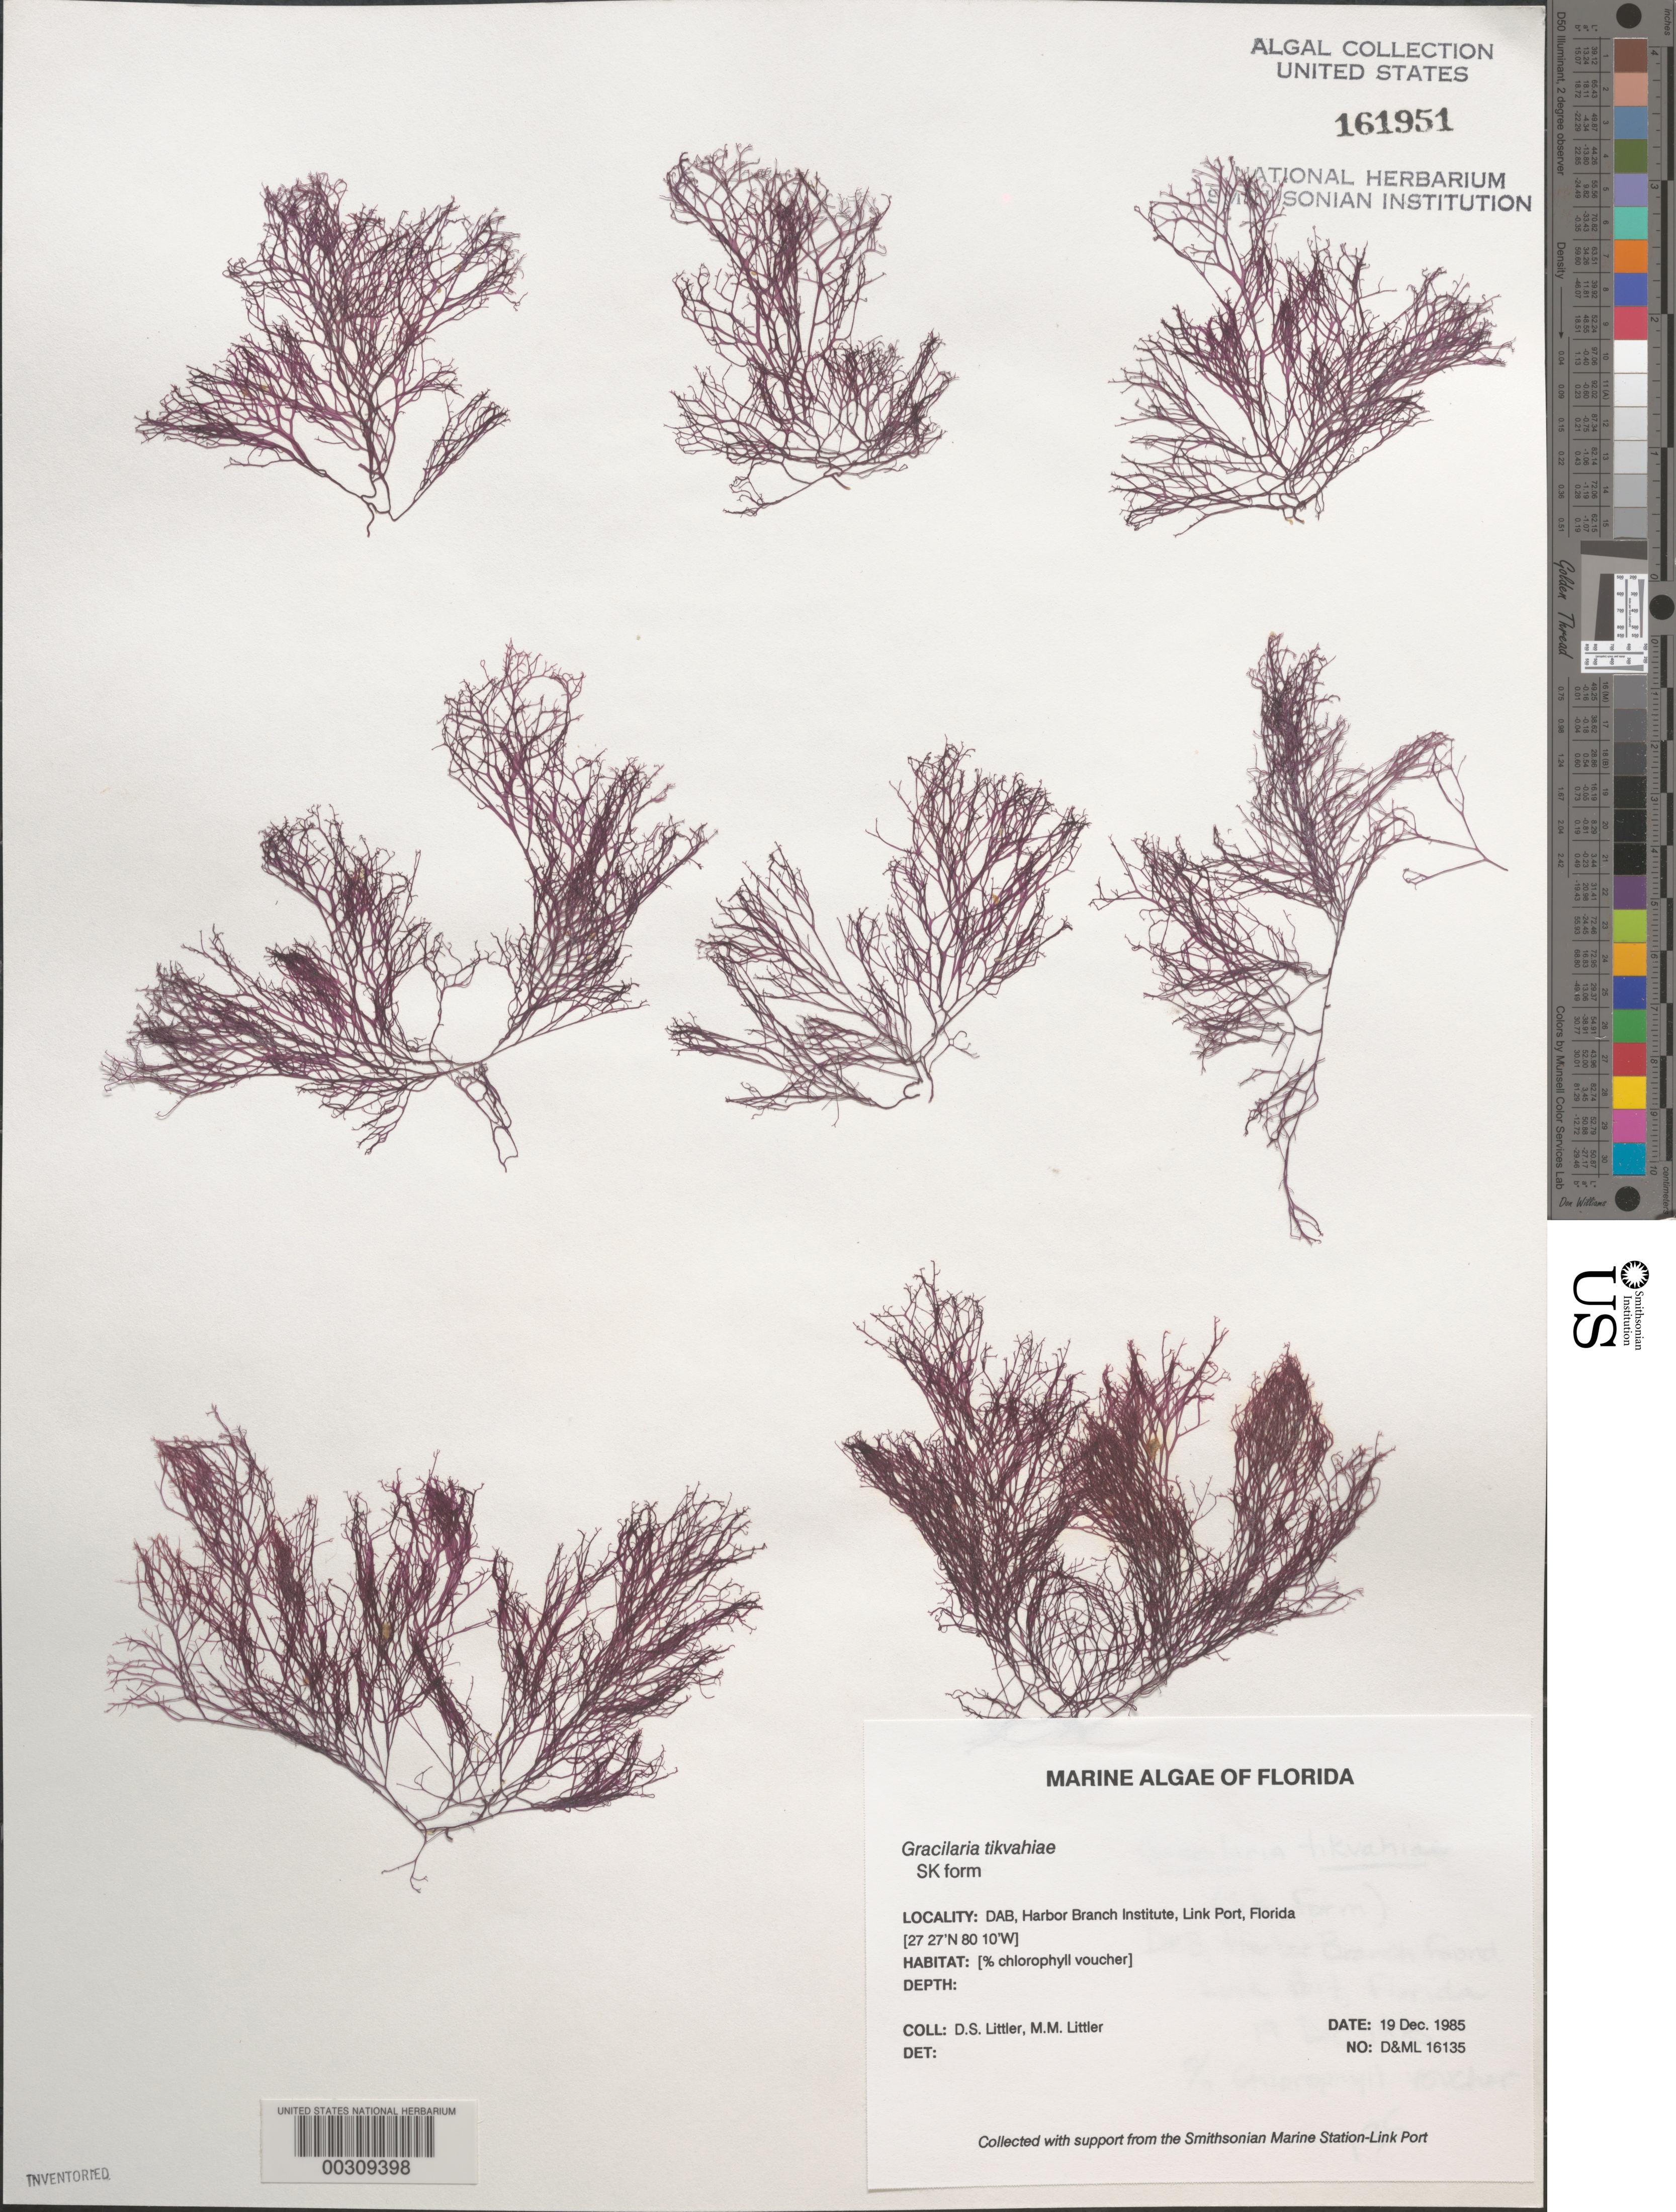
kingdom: Plantae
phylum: Rhodophyta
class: Florideophyceae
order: Gracilariales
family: Gracilariaceae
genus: Gracilaria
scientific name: Gracilaria tikvahiae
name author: McLachlan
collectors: D. S. Littler & M. M. Littler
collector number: D&ML 16135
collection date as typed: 19 Dec 1985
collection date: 1985-12-19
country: United States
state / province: Florida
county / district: Saint Lucie County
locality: Harbor Branch Oceanographic Institutue, Link Port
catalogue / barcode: US 161951